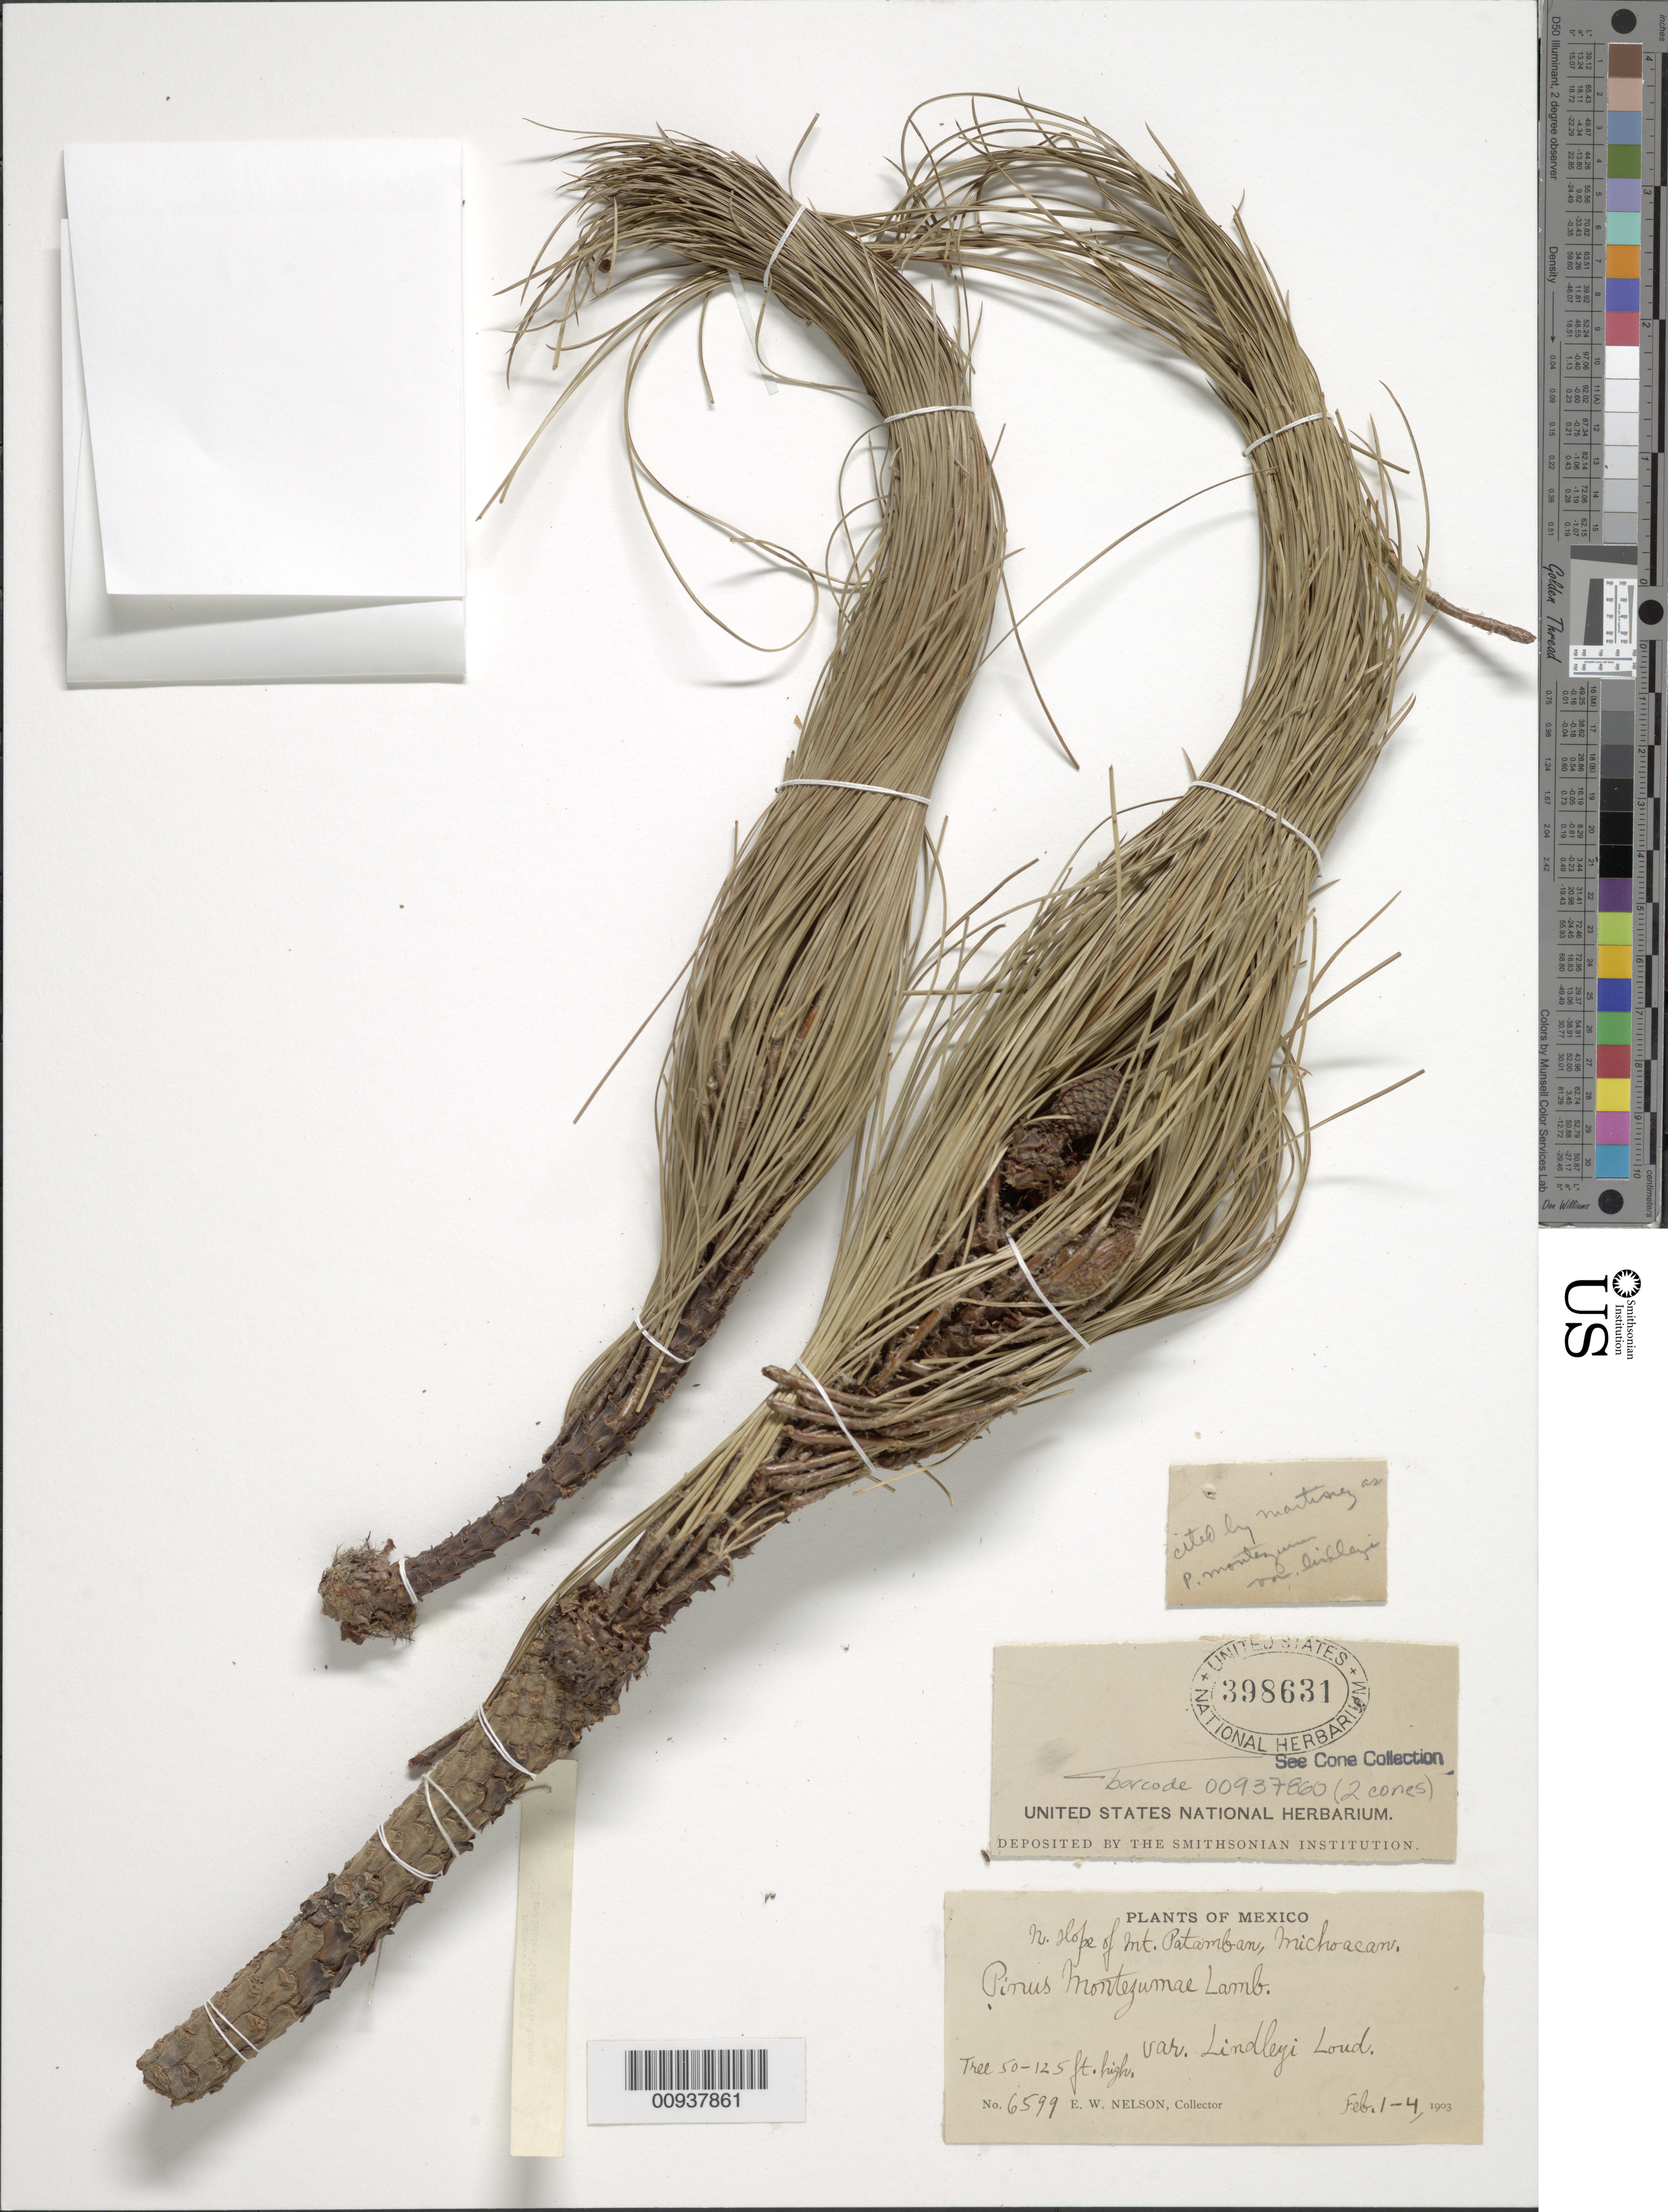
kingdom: Plantae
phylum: Tracheophyta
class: Pinopsida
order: Pinales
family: Pinaceae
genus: Pinus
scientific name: Pinus montezumae var. lindleyi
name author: Loudon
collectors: E. W. Nelson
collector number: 6599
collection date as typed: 01 Feb 1903 to 04 Feb 1903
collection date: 1903-02-01/1903-02-04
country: Mexico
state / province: Michoacán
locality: N slope of Mt. Patamban.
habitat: N slope of Mt.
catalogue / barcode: US 398631